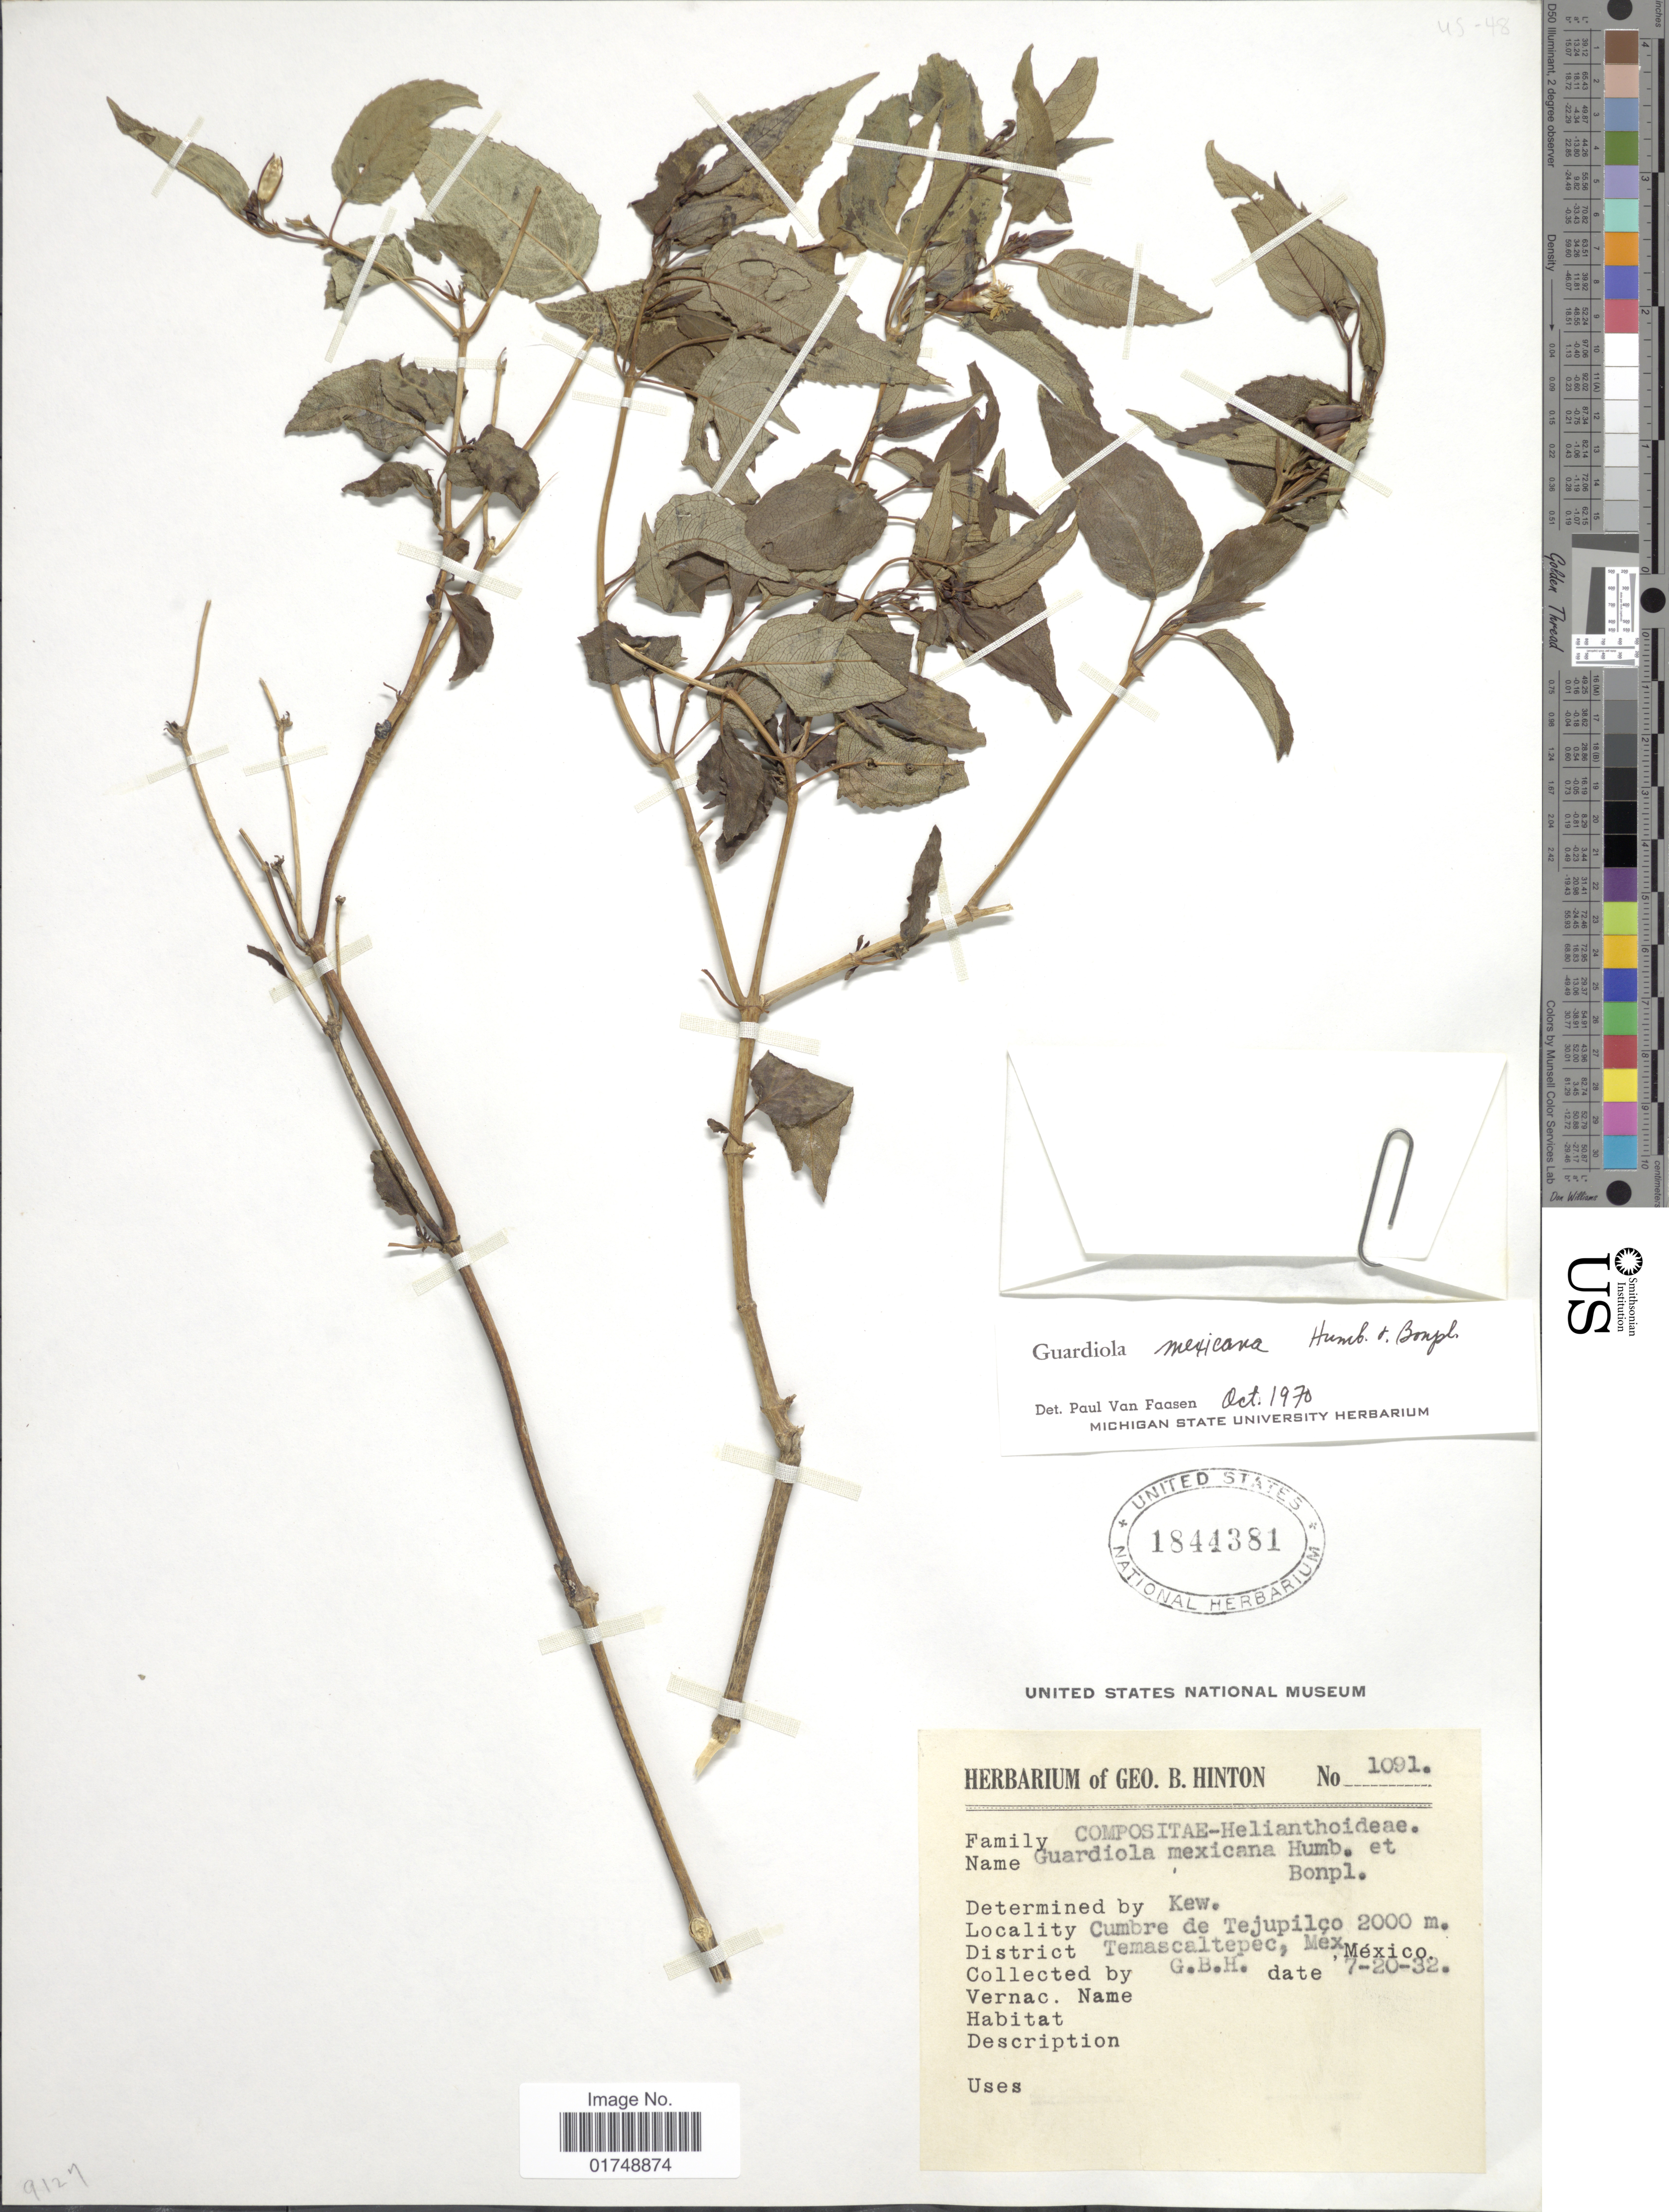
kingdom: Plantae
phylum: Tracheophyta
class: Magnoliopsida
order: Asterales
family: Asteraceae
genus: Guardiola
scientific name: Guardiola mexicana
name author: Humb. & Bonpl.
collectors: G. B. Hinton & et al.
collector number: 1091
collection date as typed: Transcribed d/m/y: 20/7/32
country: Mexico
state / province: México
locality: Cumbre de Tejupilco. District temascaltepec, Mex.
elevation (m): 2000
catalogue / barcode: US 1844381